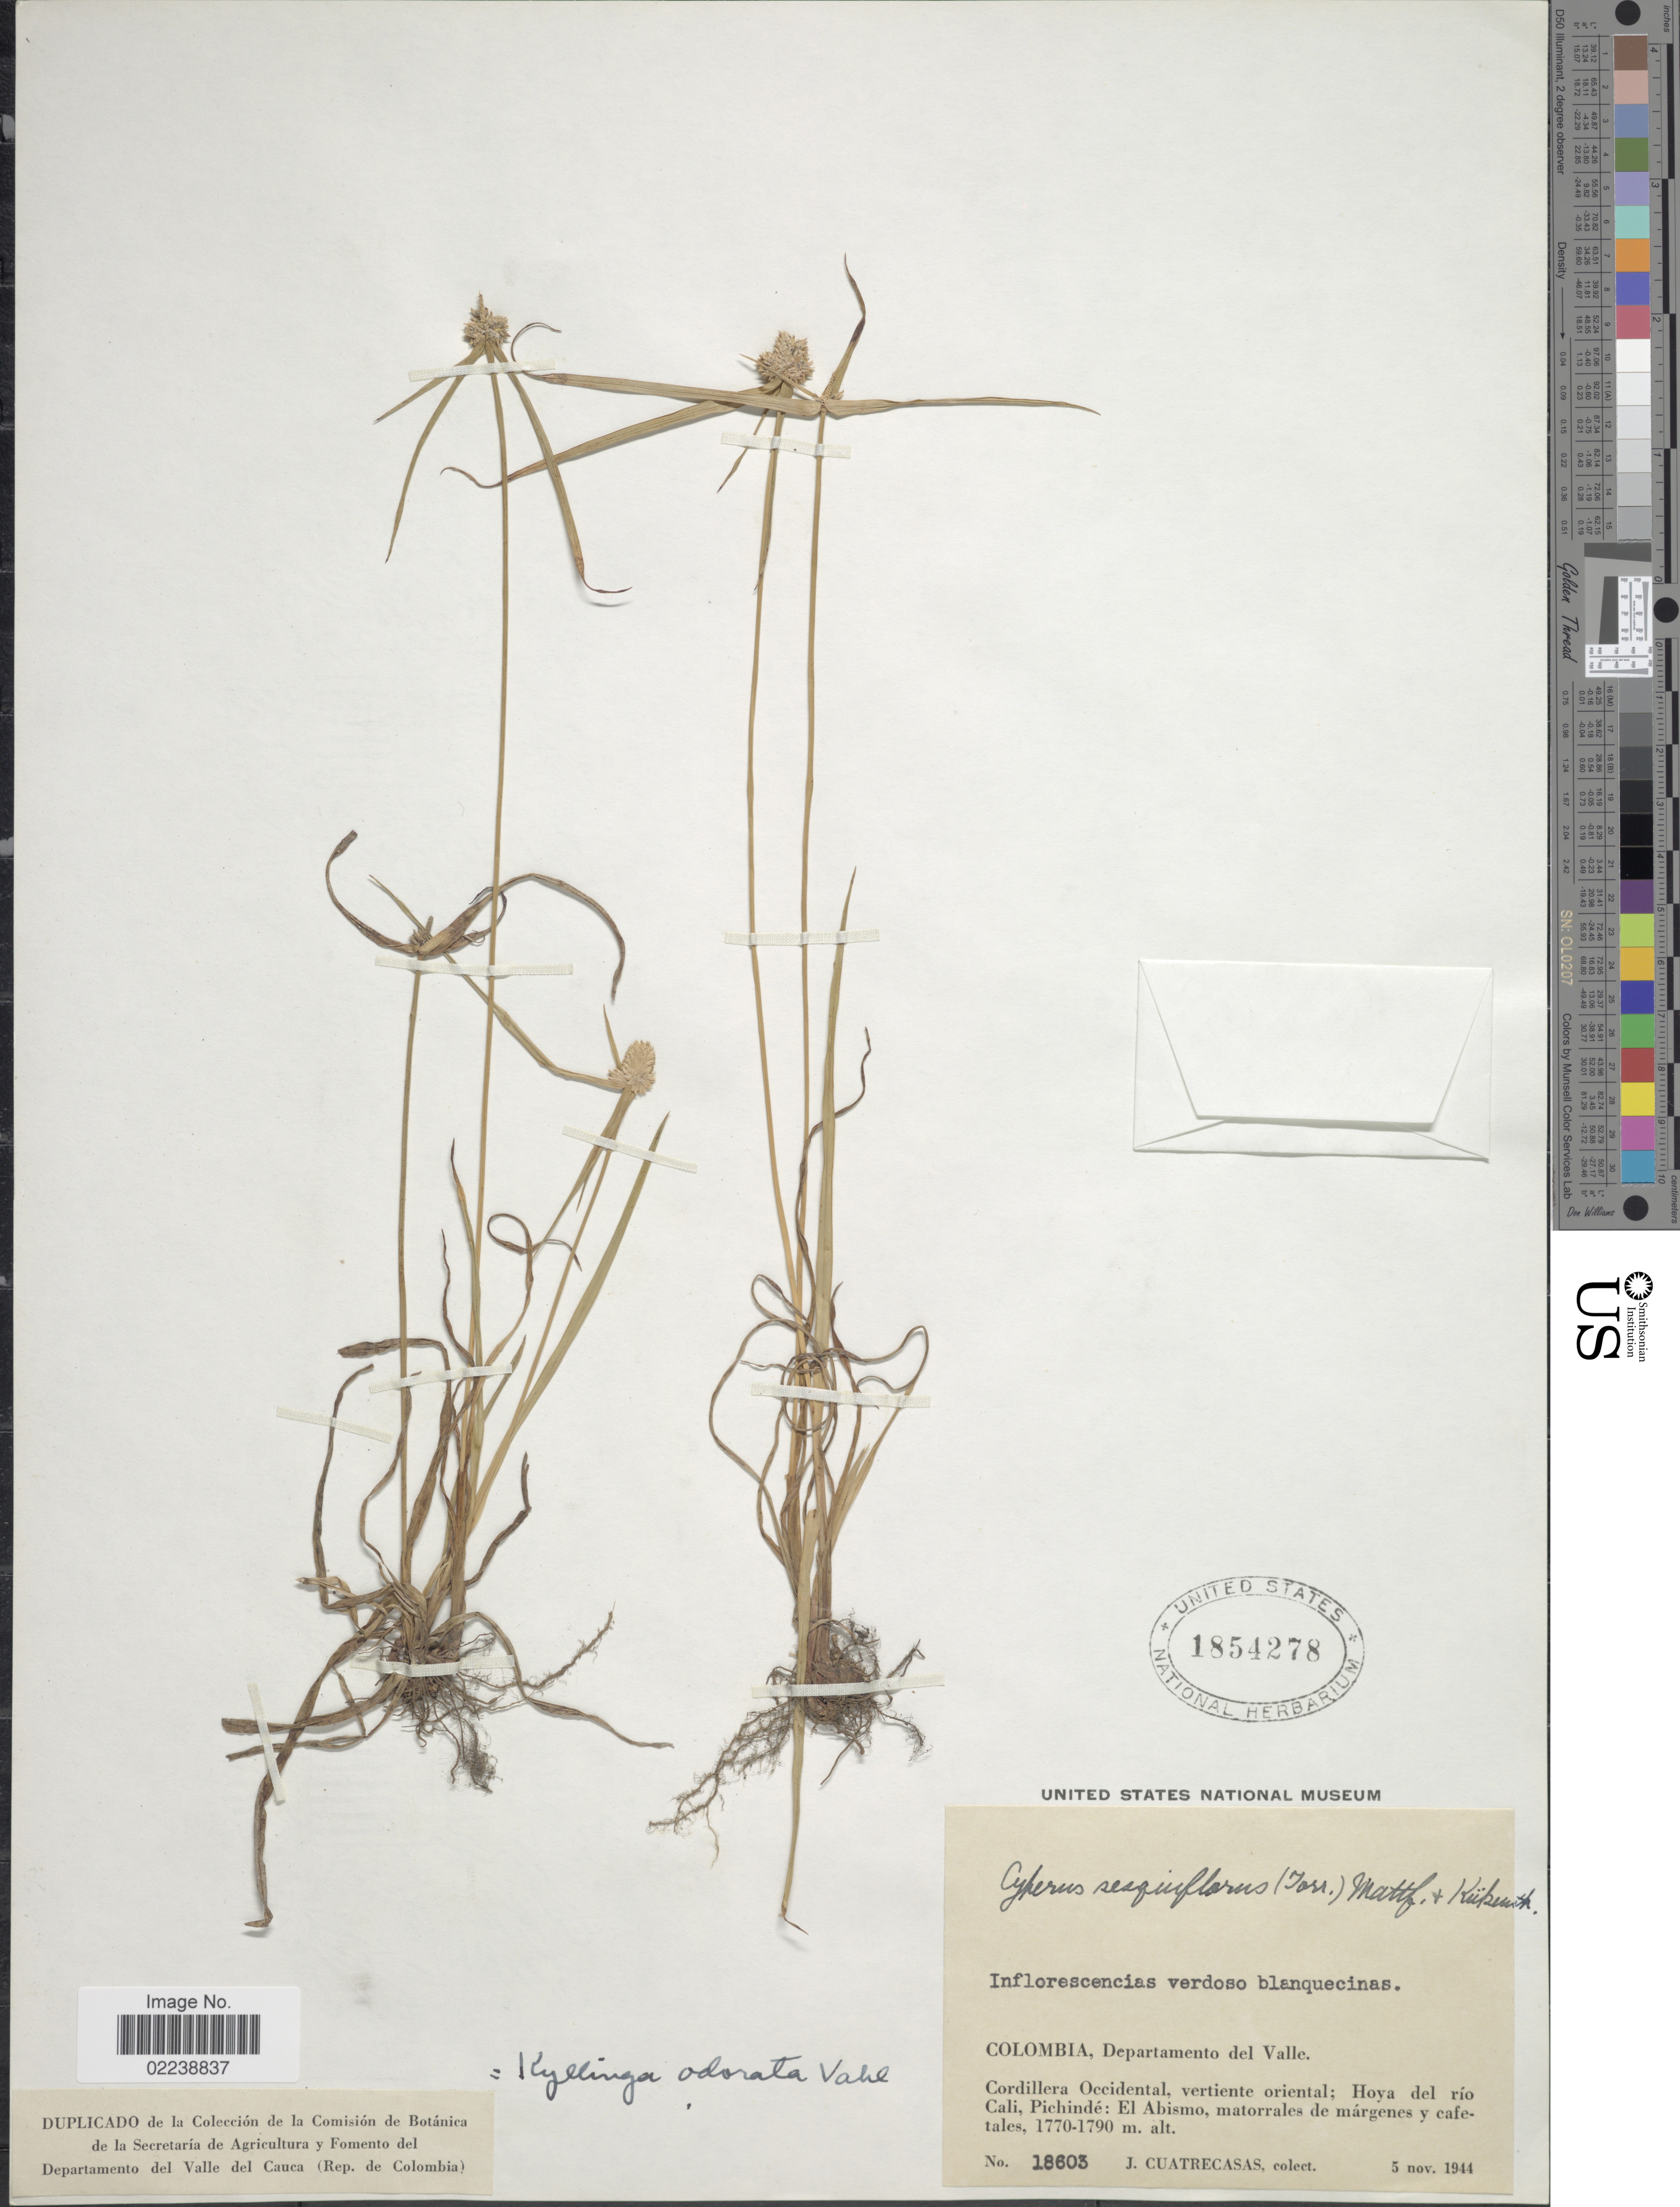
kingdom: Plantae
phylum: Tracheophyta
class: Liliopsida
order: Poales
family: Cyperaceae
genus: Cyperus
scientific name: Cyperus sesquiflorus subsp. sesquiflorus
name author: (Torr.) Mattf. & Kük.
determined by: Strong, M. T., (US), Smithsonian Institution - National Museum of Natural History (UNITED STATES)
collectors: J. Cuatrecasas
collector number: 18603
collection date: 1944-11-05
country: Colombia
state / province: Valle del Cauca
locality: Cordillera Occidental, vertiente oriental; Hoya del rio Cali, Pichinde: El Abismo, matorrales de margenes y cafetales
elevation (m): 1770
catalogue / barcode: US 1854278